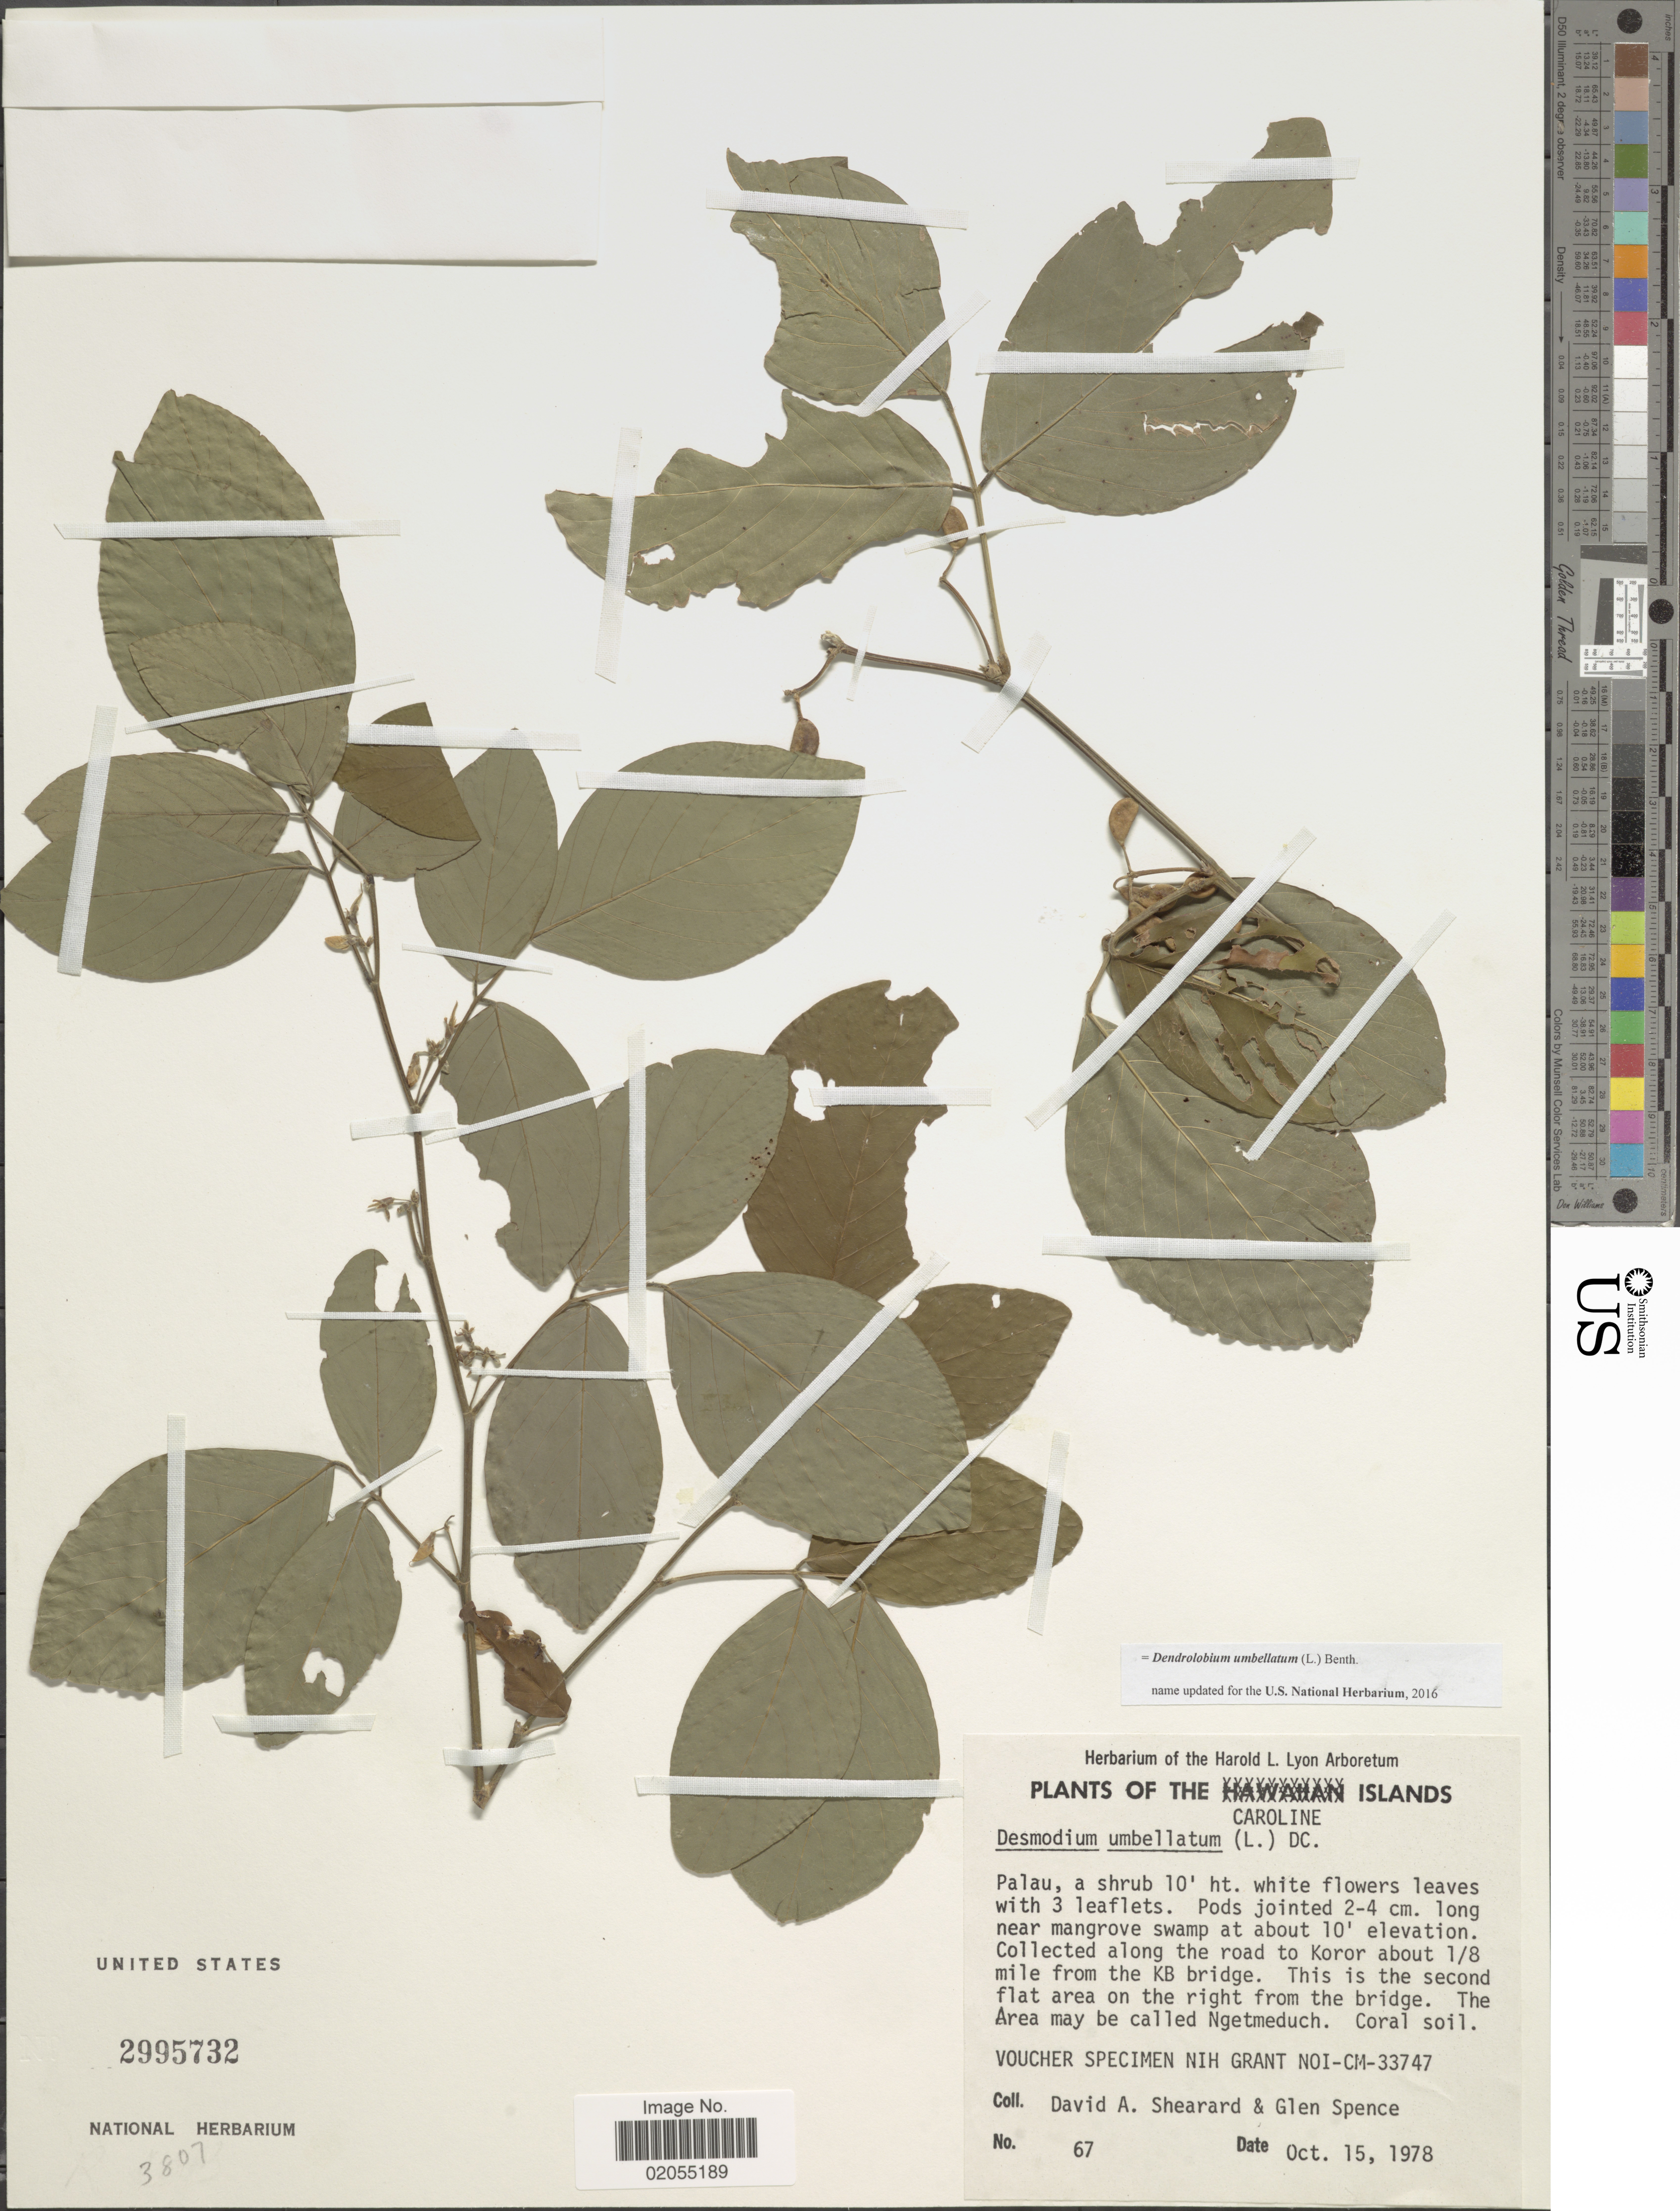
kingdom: Plantae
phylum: Tracheophyta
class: Magnoliopsida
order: Fabales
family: Fabaceae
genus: Dendrolobium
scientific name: Dendrolobium umbellatum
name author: (L.) Benth.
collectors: D. Shearard & G. Spence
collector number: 67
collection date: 1978-10-15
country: Palau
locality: Caroline Islands, Palau, along the road to Koror about 1/8 mile from the KB bridge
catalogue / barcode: US 2995732